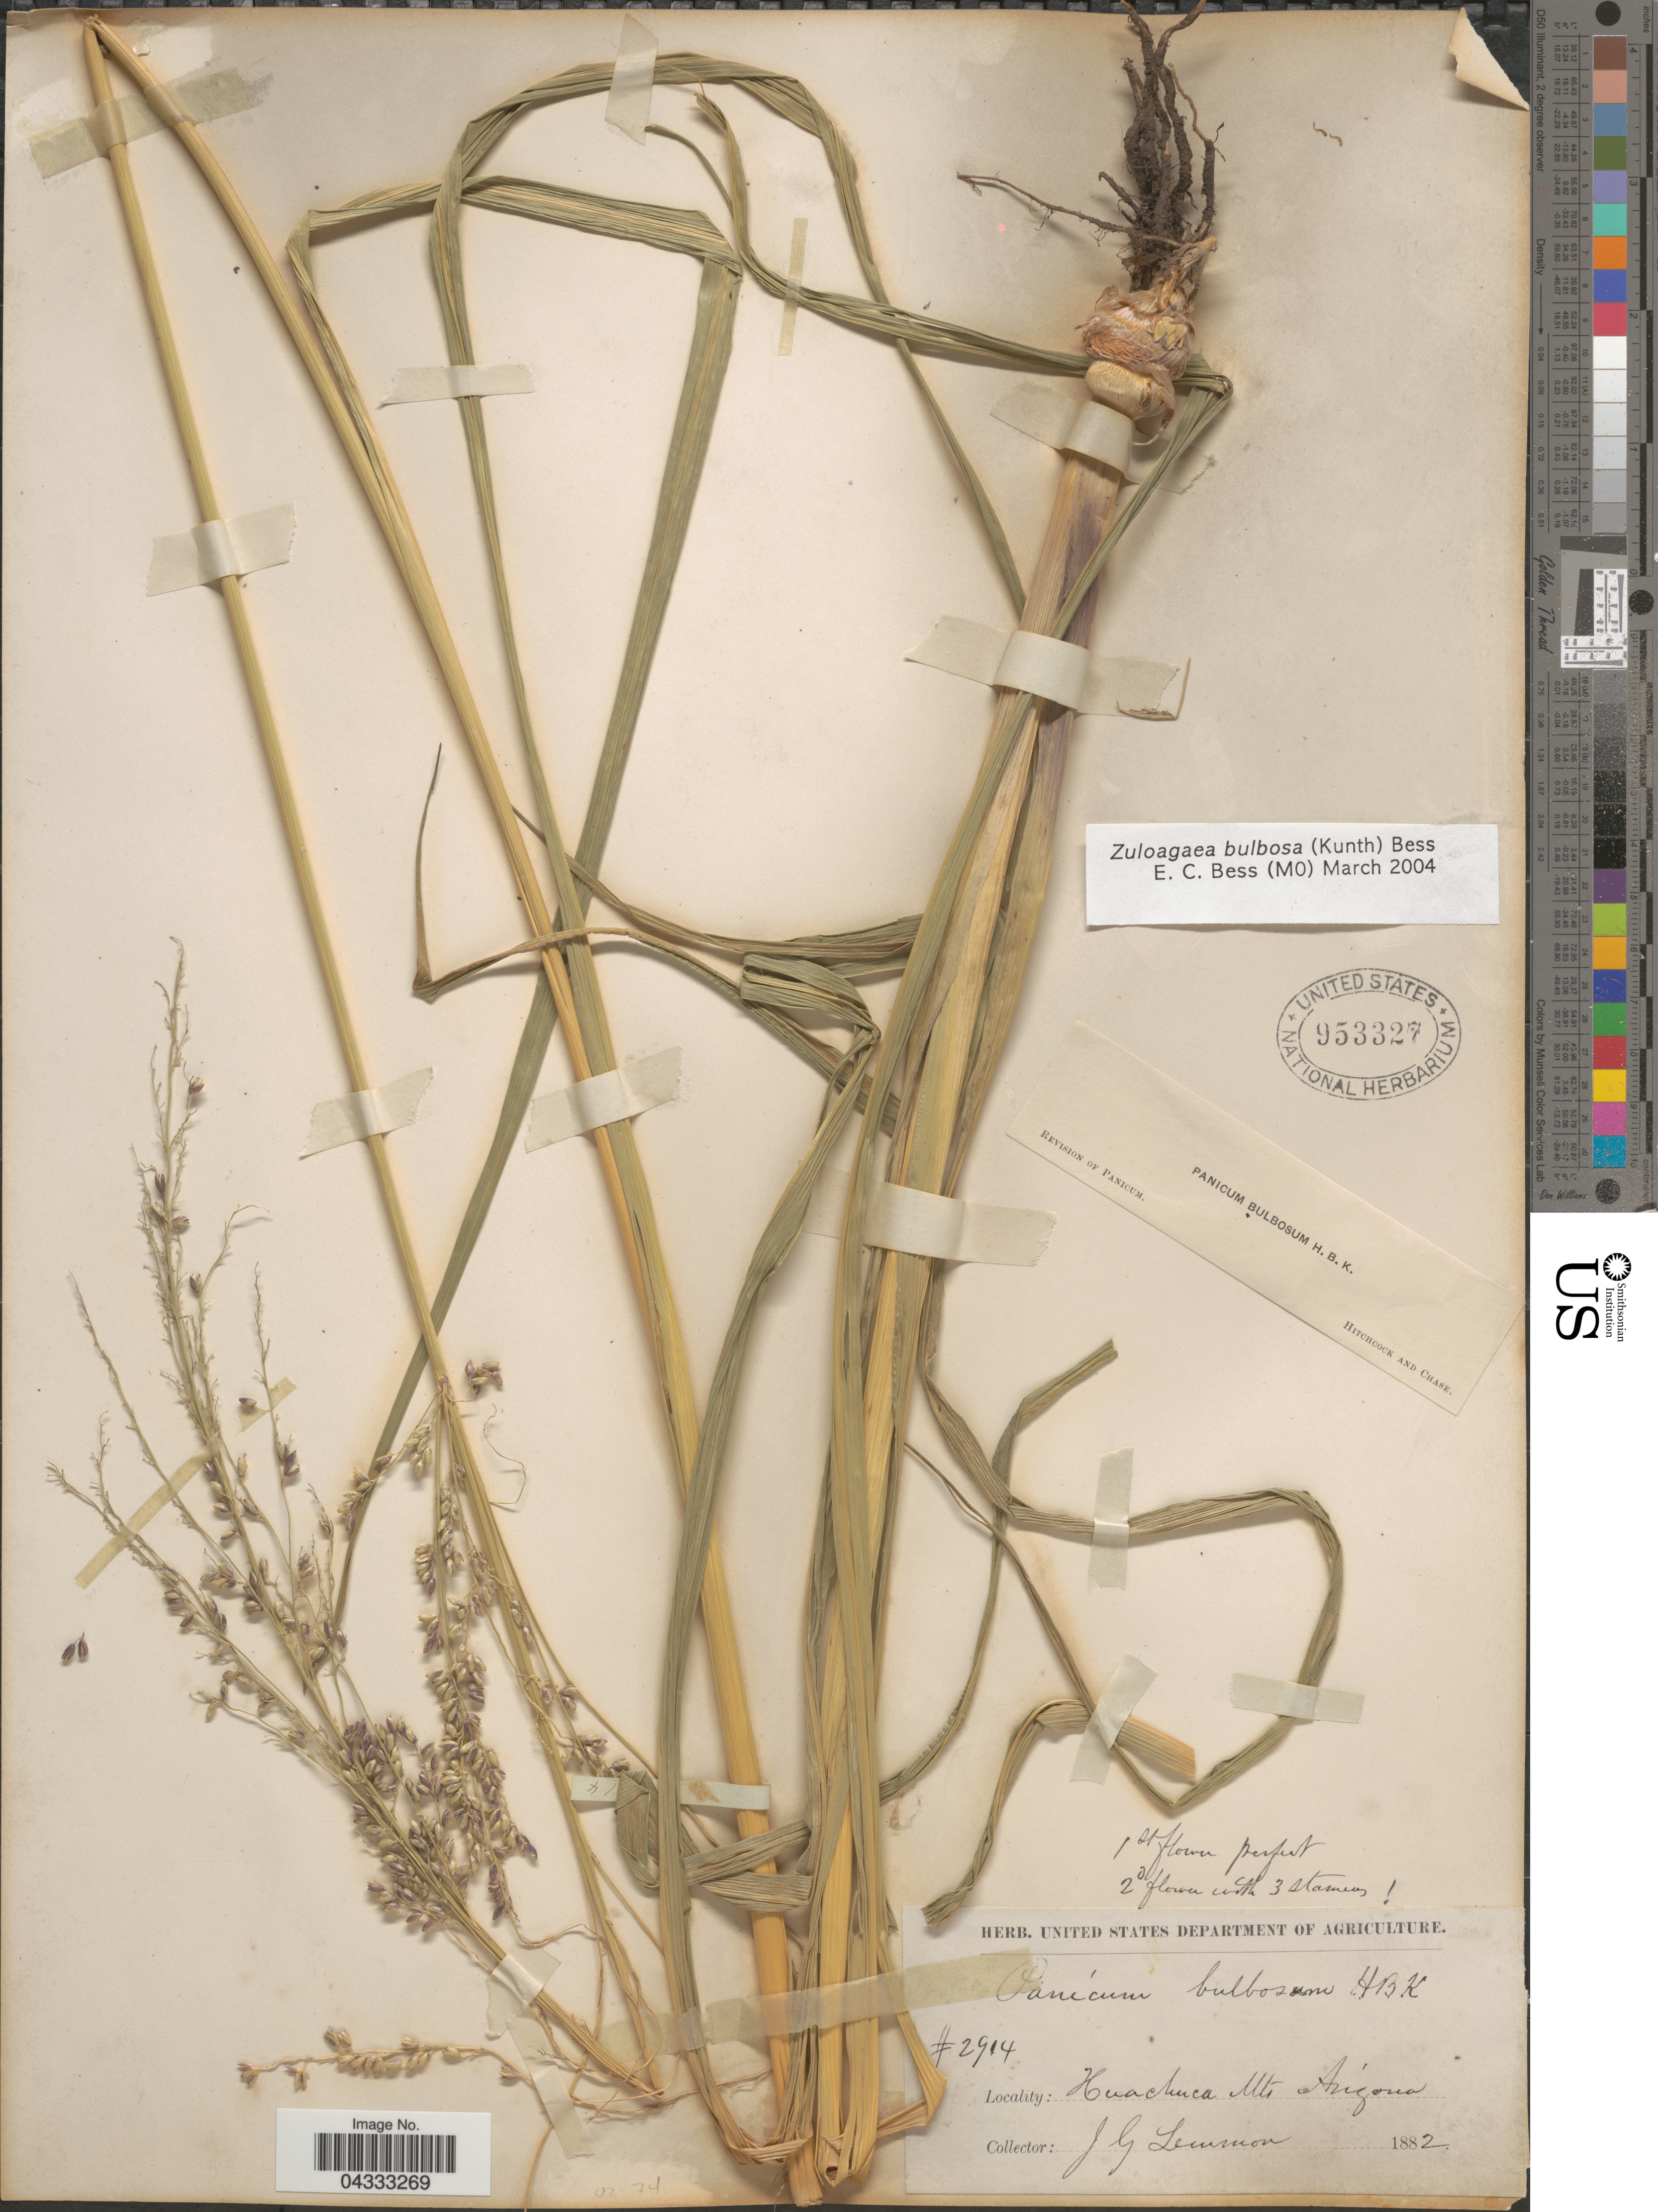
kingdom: Plantae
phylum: Tracheophyta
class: Liliopsida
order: Poales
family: Poaceae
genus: Zuloagaea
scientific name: Zuloagaea bulbosa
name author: (Kunth) E. Bess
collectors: J. Lemmon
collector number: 2914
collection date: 1882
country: United States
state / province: Arizona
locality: Huachuca Mts.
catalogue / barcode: US 953327